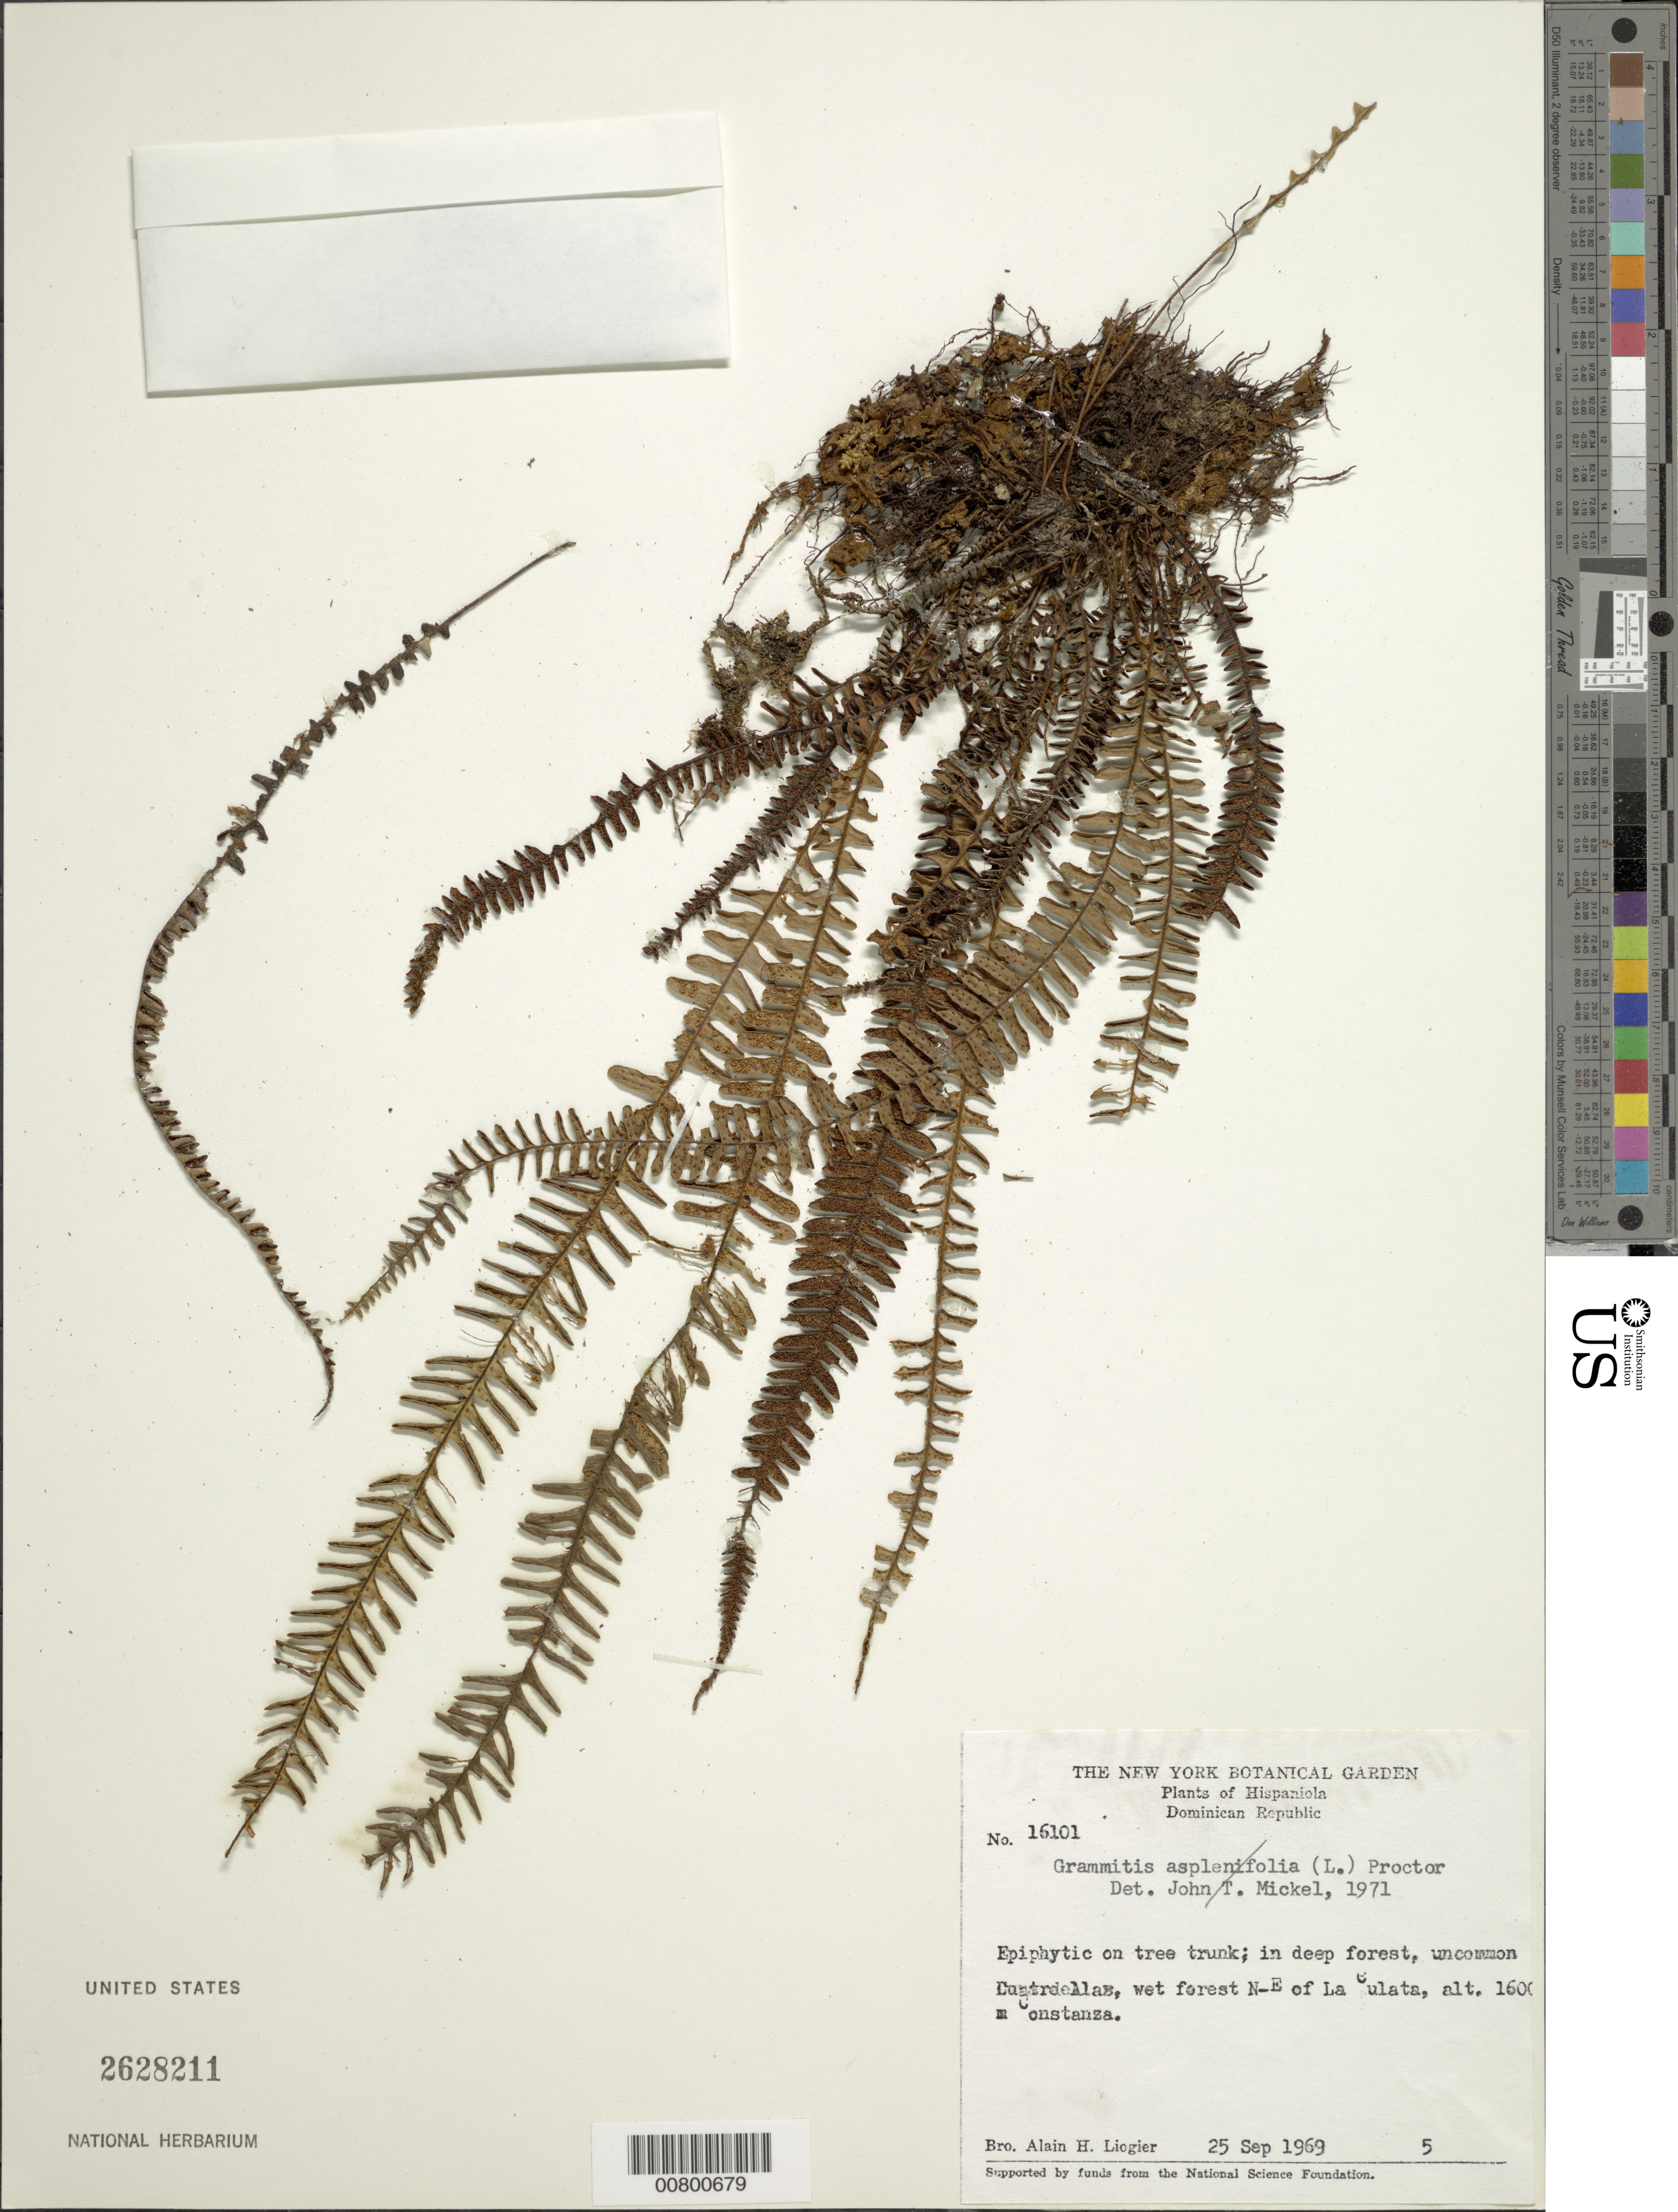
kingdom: Plantae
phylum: Tracheophyta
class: Polypodiopsida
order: Polypodiales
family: Polypodiaceae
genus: Grammitis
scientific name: Grammitis sp.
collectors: A. H. Liogier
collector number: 16101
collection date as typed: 25 Sep 1969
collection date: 1969-09-25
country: Dominican Republic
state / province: La Vega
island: Hispaniola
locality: Constanza, NE of La Culata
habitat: Deep wet forest, on tree trunk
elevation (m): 1600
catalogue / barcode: US 2628211